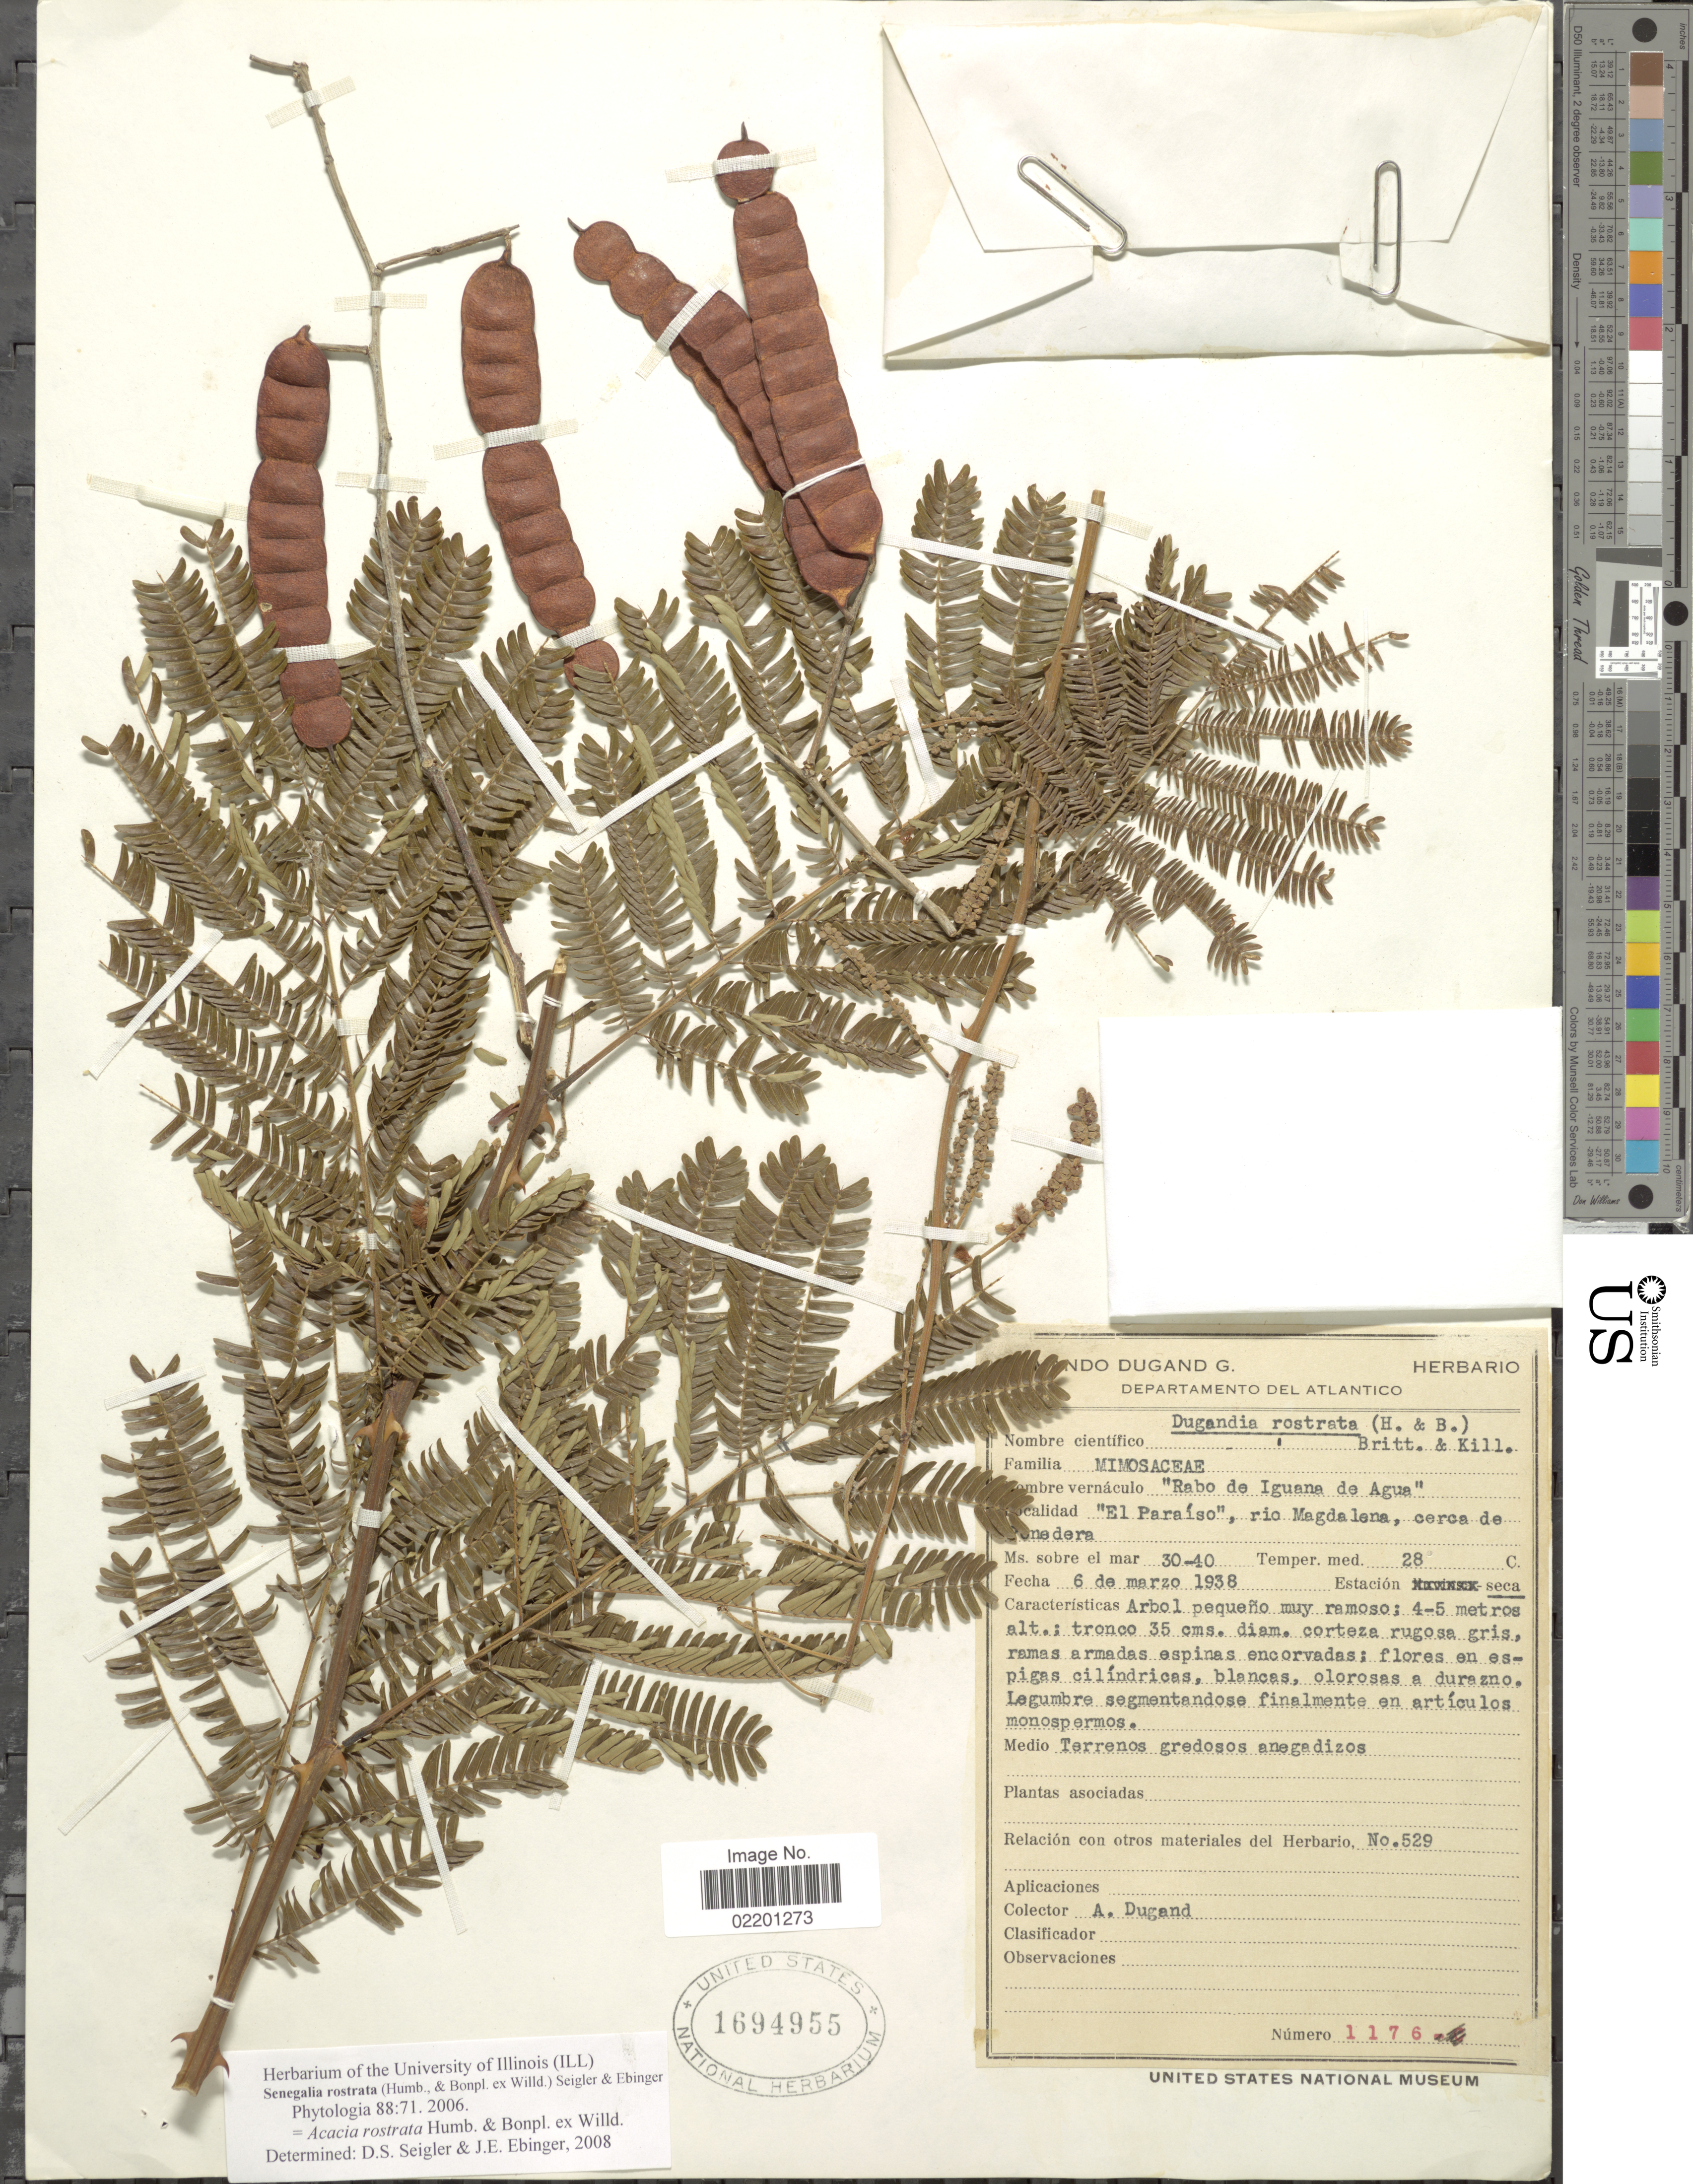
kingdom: Plantae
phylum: Tracheophyta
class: Magnoliopsida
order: Fabales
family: Fabaceae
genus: Senegalia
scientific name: Senegalia rostrata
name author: (Humb. ex Willd.) Seigler & Ebinger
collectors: A. Dugand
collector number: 529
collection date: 1938-03-06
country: Colombia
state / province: Atlántico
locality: Departamento Del Atlantico, "El Paraiso", rio Magdalena, cerca de Ponedera.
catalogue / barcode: US 1694955